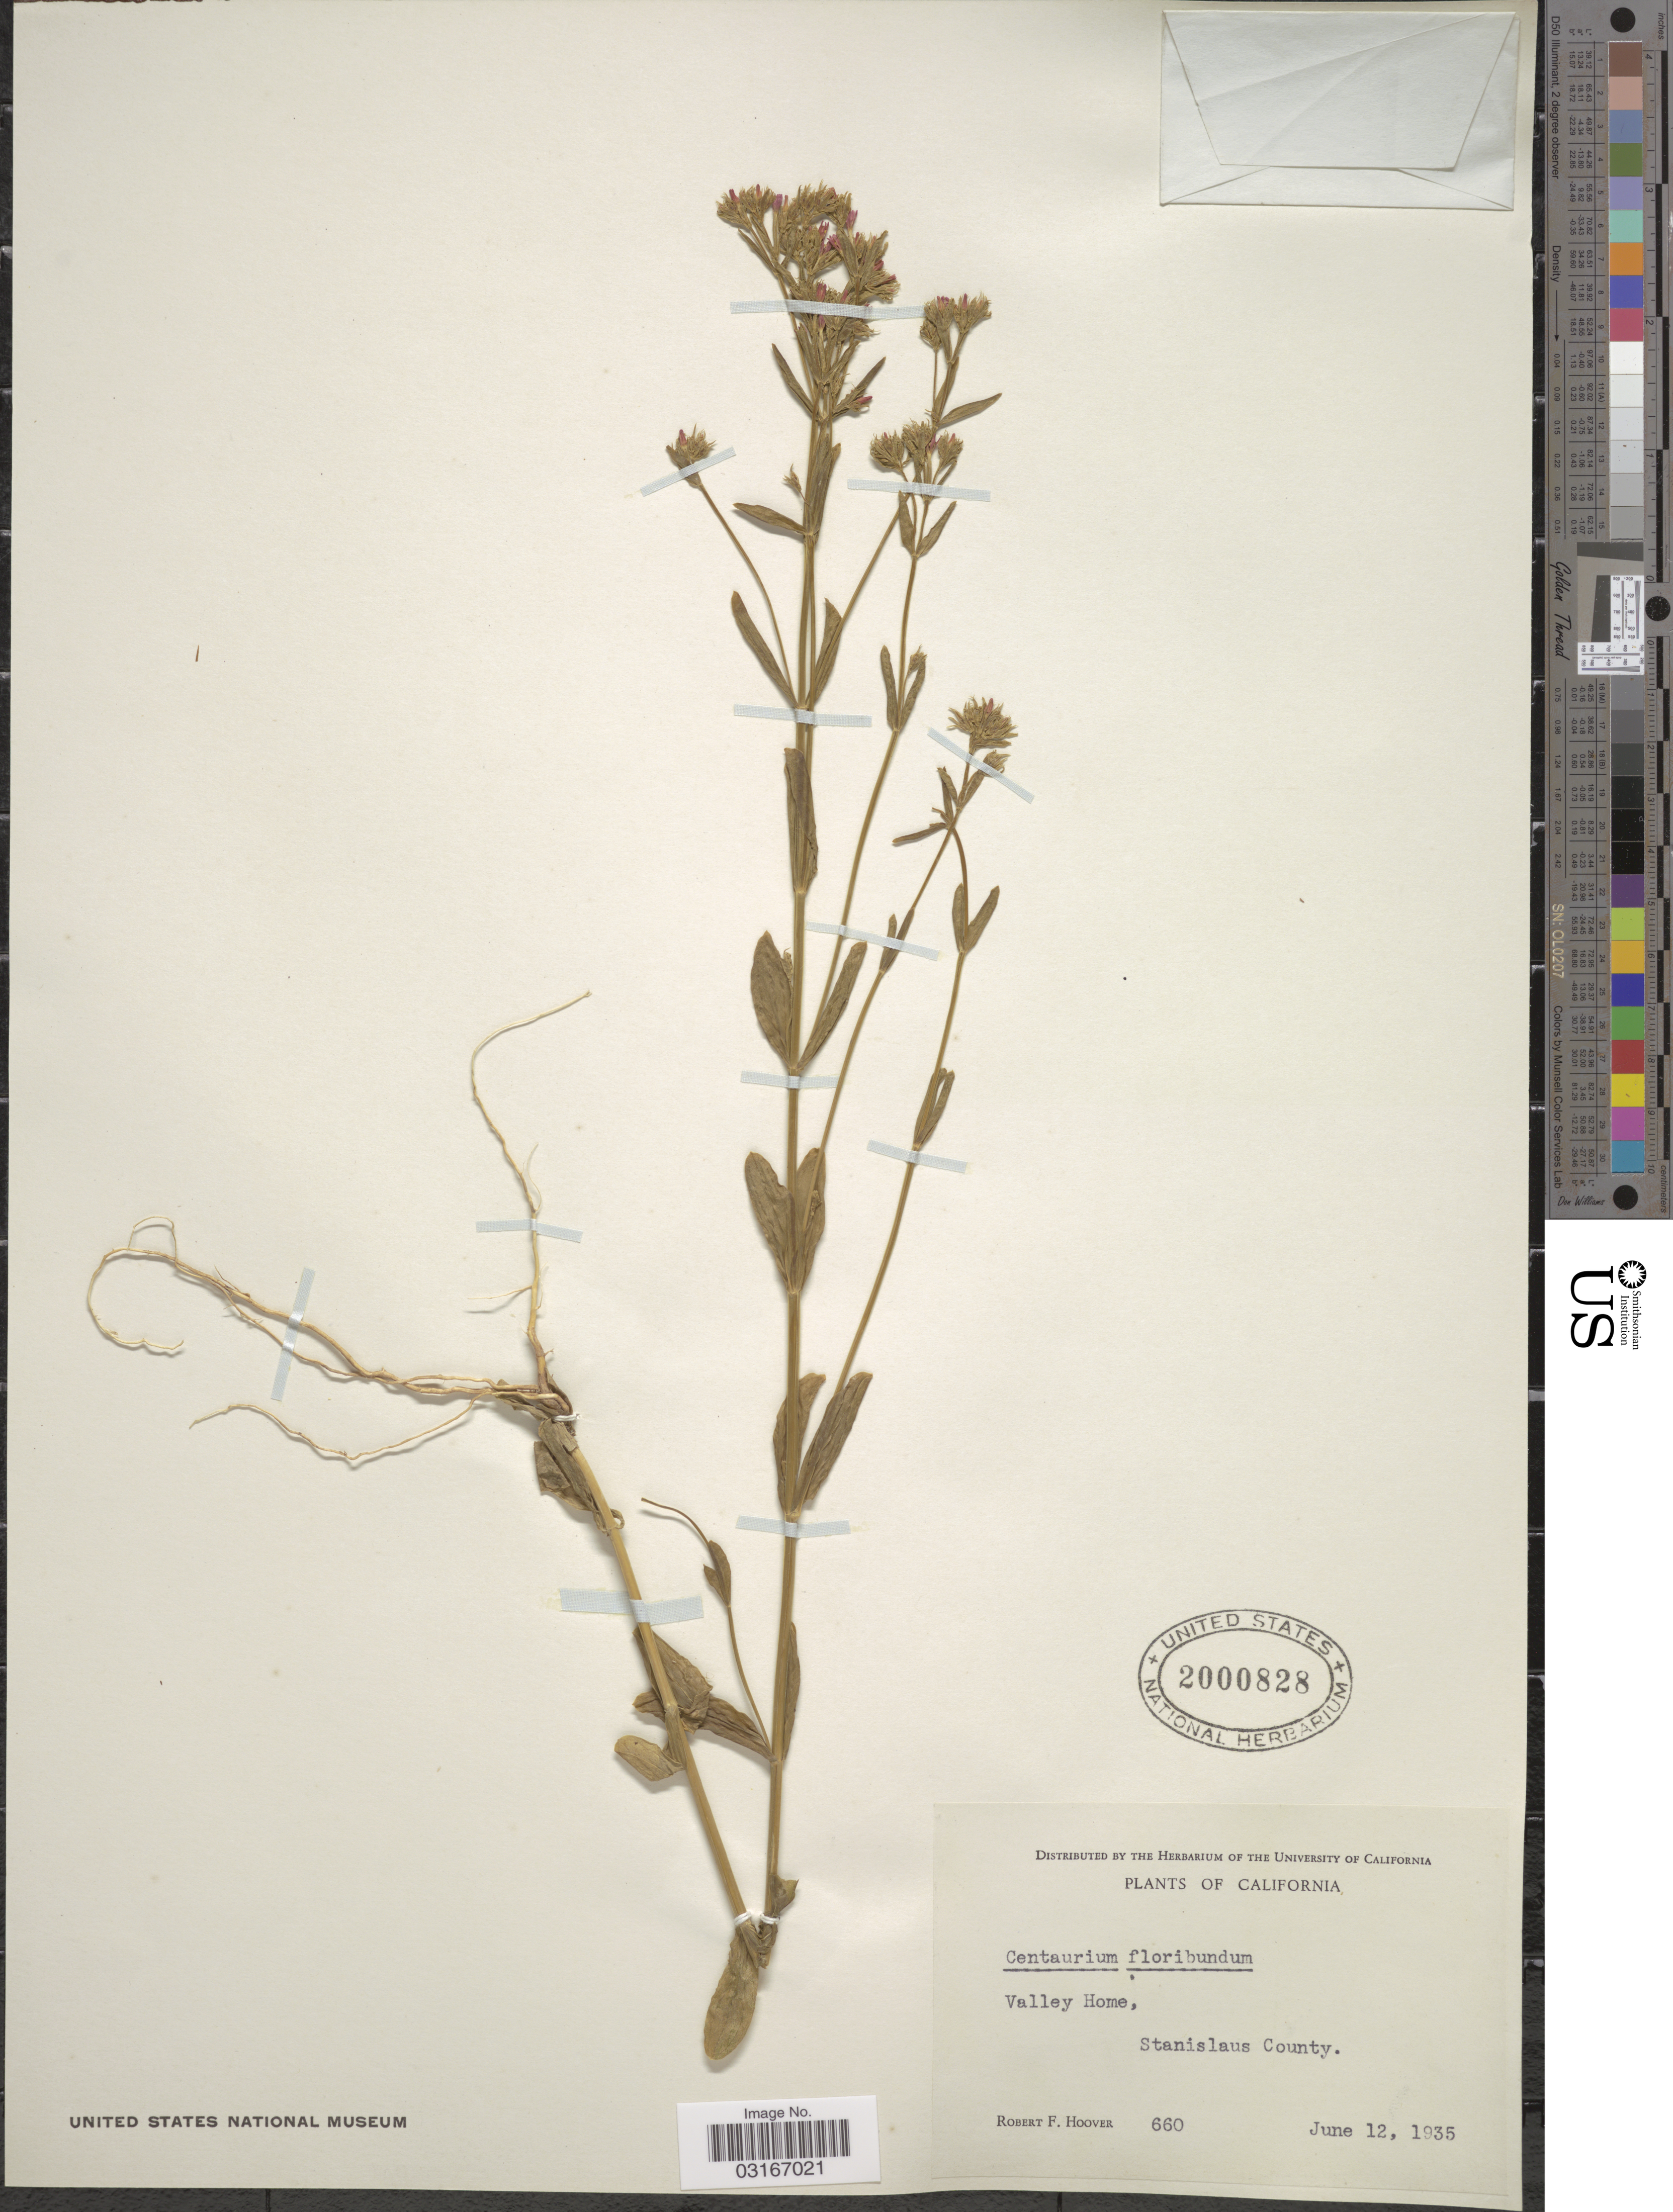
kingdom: Plantae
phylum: Tracheophyta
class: Magnoliopsida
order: Gentianales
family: Gentianaceae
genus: Centaurium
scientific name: Centaurium floribundum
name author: (Benth.) B.L. Rob.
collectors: R. F. Hoover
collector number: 660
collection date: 1935-06-12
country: United States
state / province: California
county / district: Stanislaus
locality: Valley Home, Stanislaus County.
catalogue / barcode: US 2000828